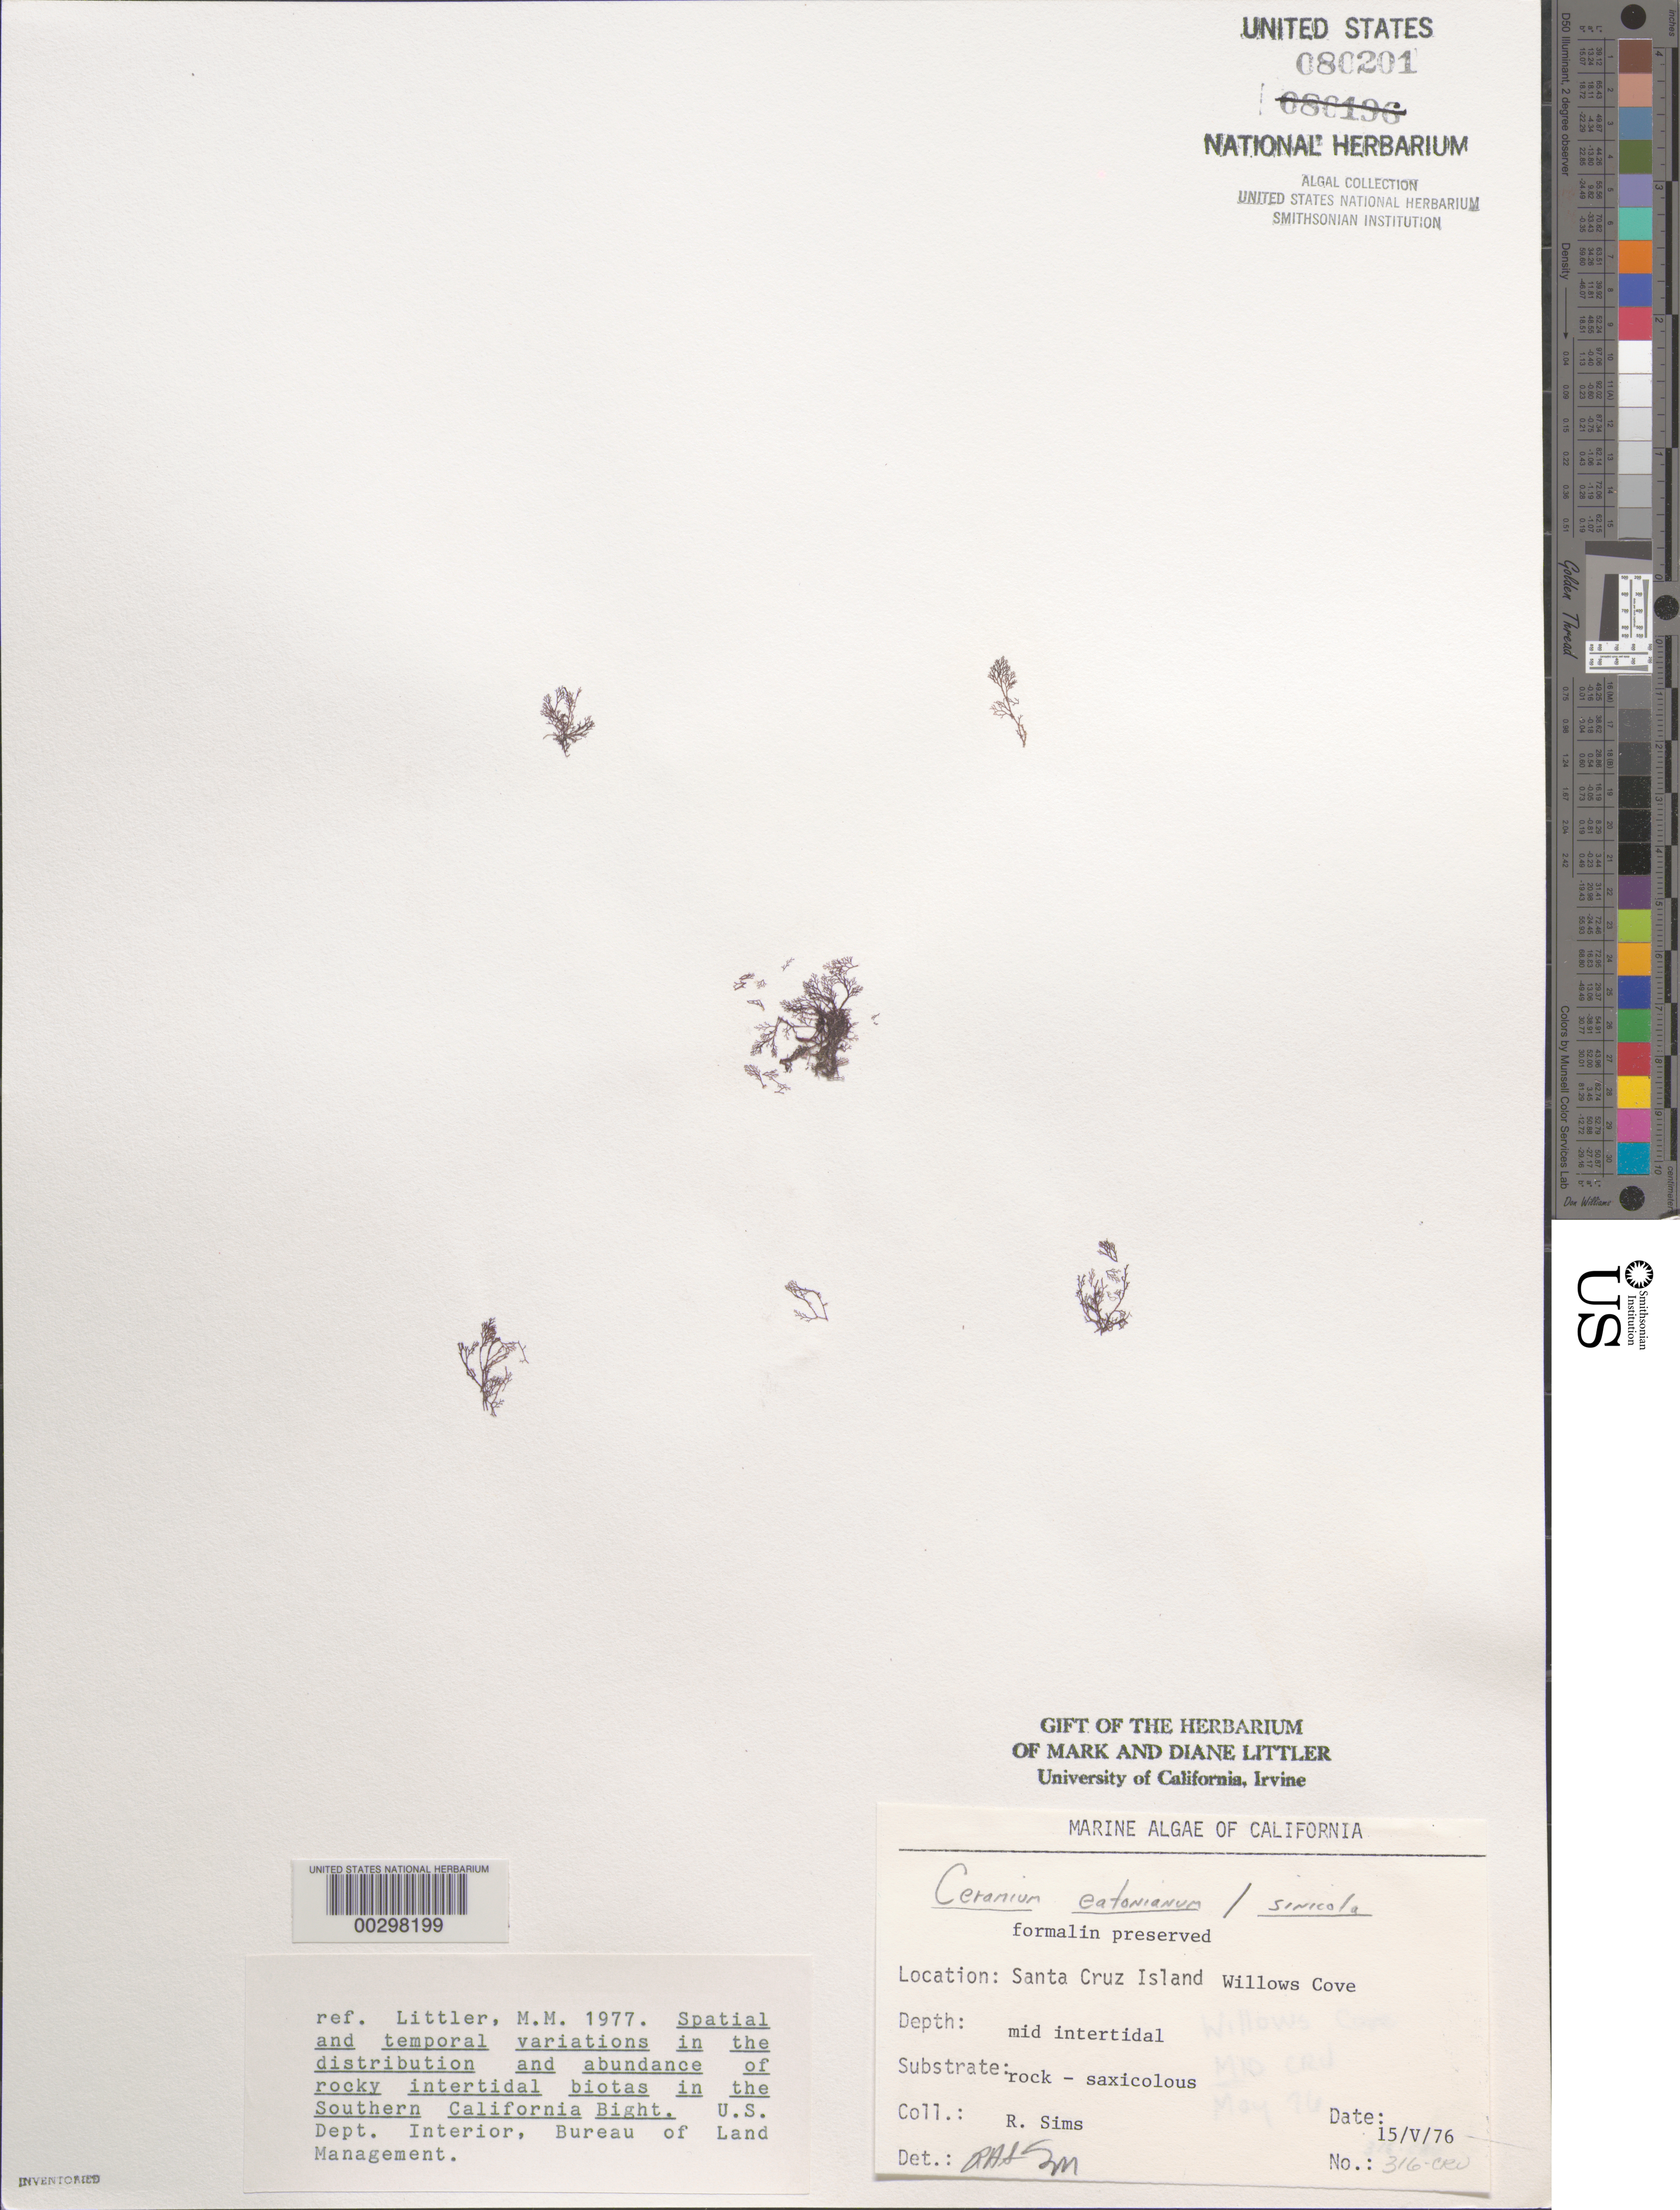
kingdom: Plantae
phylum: Rhodophyta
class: Florideophyceae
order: Ceramiales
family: Ceramiaceae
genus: Corallophila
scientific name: Corallophila eatoniana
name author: (Farl.) T.O. Cho et al.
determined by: Algae name updating Project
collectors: R. H. Sims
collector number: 316-cru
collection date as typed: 15 May 1976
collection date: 1976-05-15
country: United States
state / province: California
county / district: Santa Barbara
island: Santa Cruz Island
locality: Willows Anchorage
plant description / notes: BLM-SOCALBIGHT Rocky Intertidal Survey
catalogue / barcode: US 80201